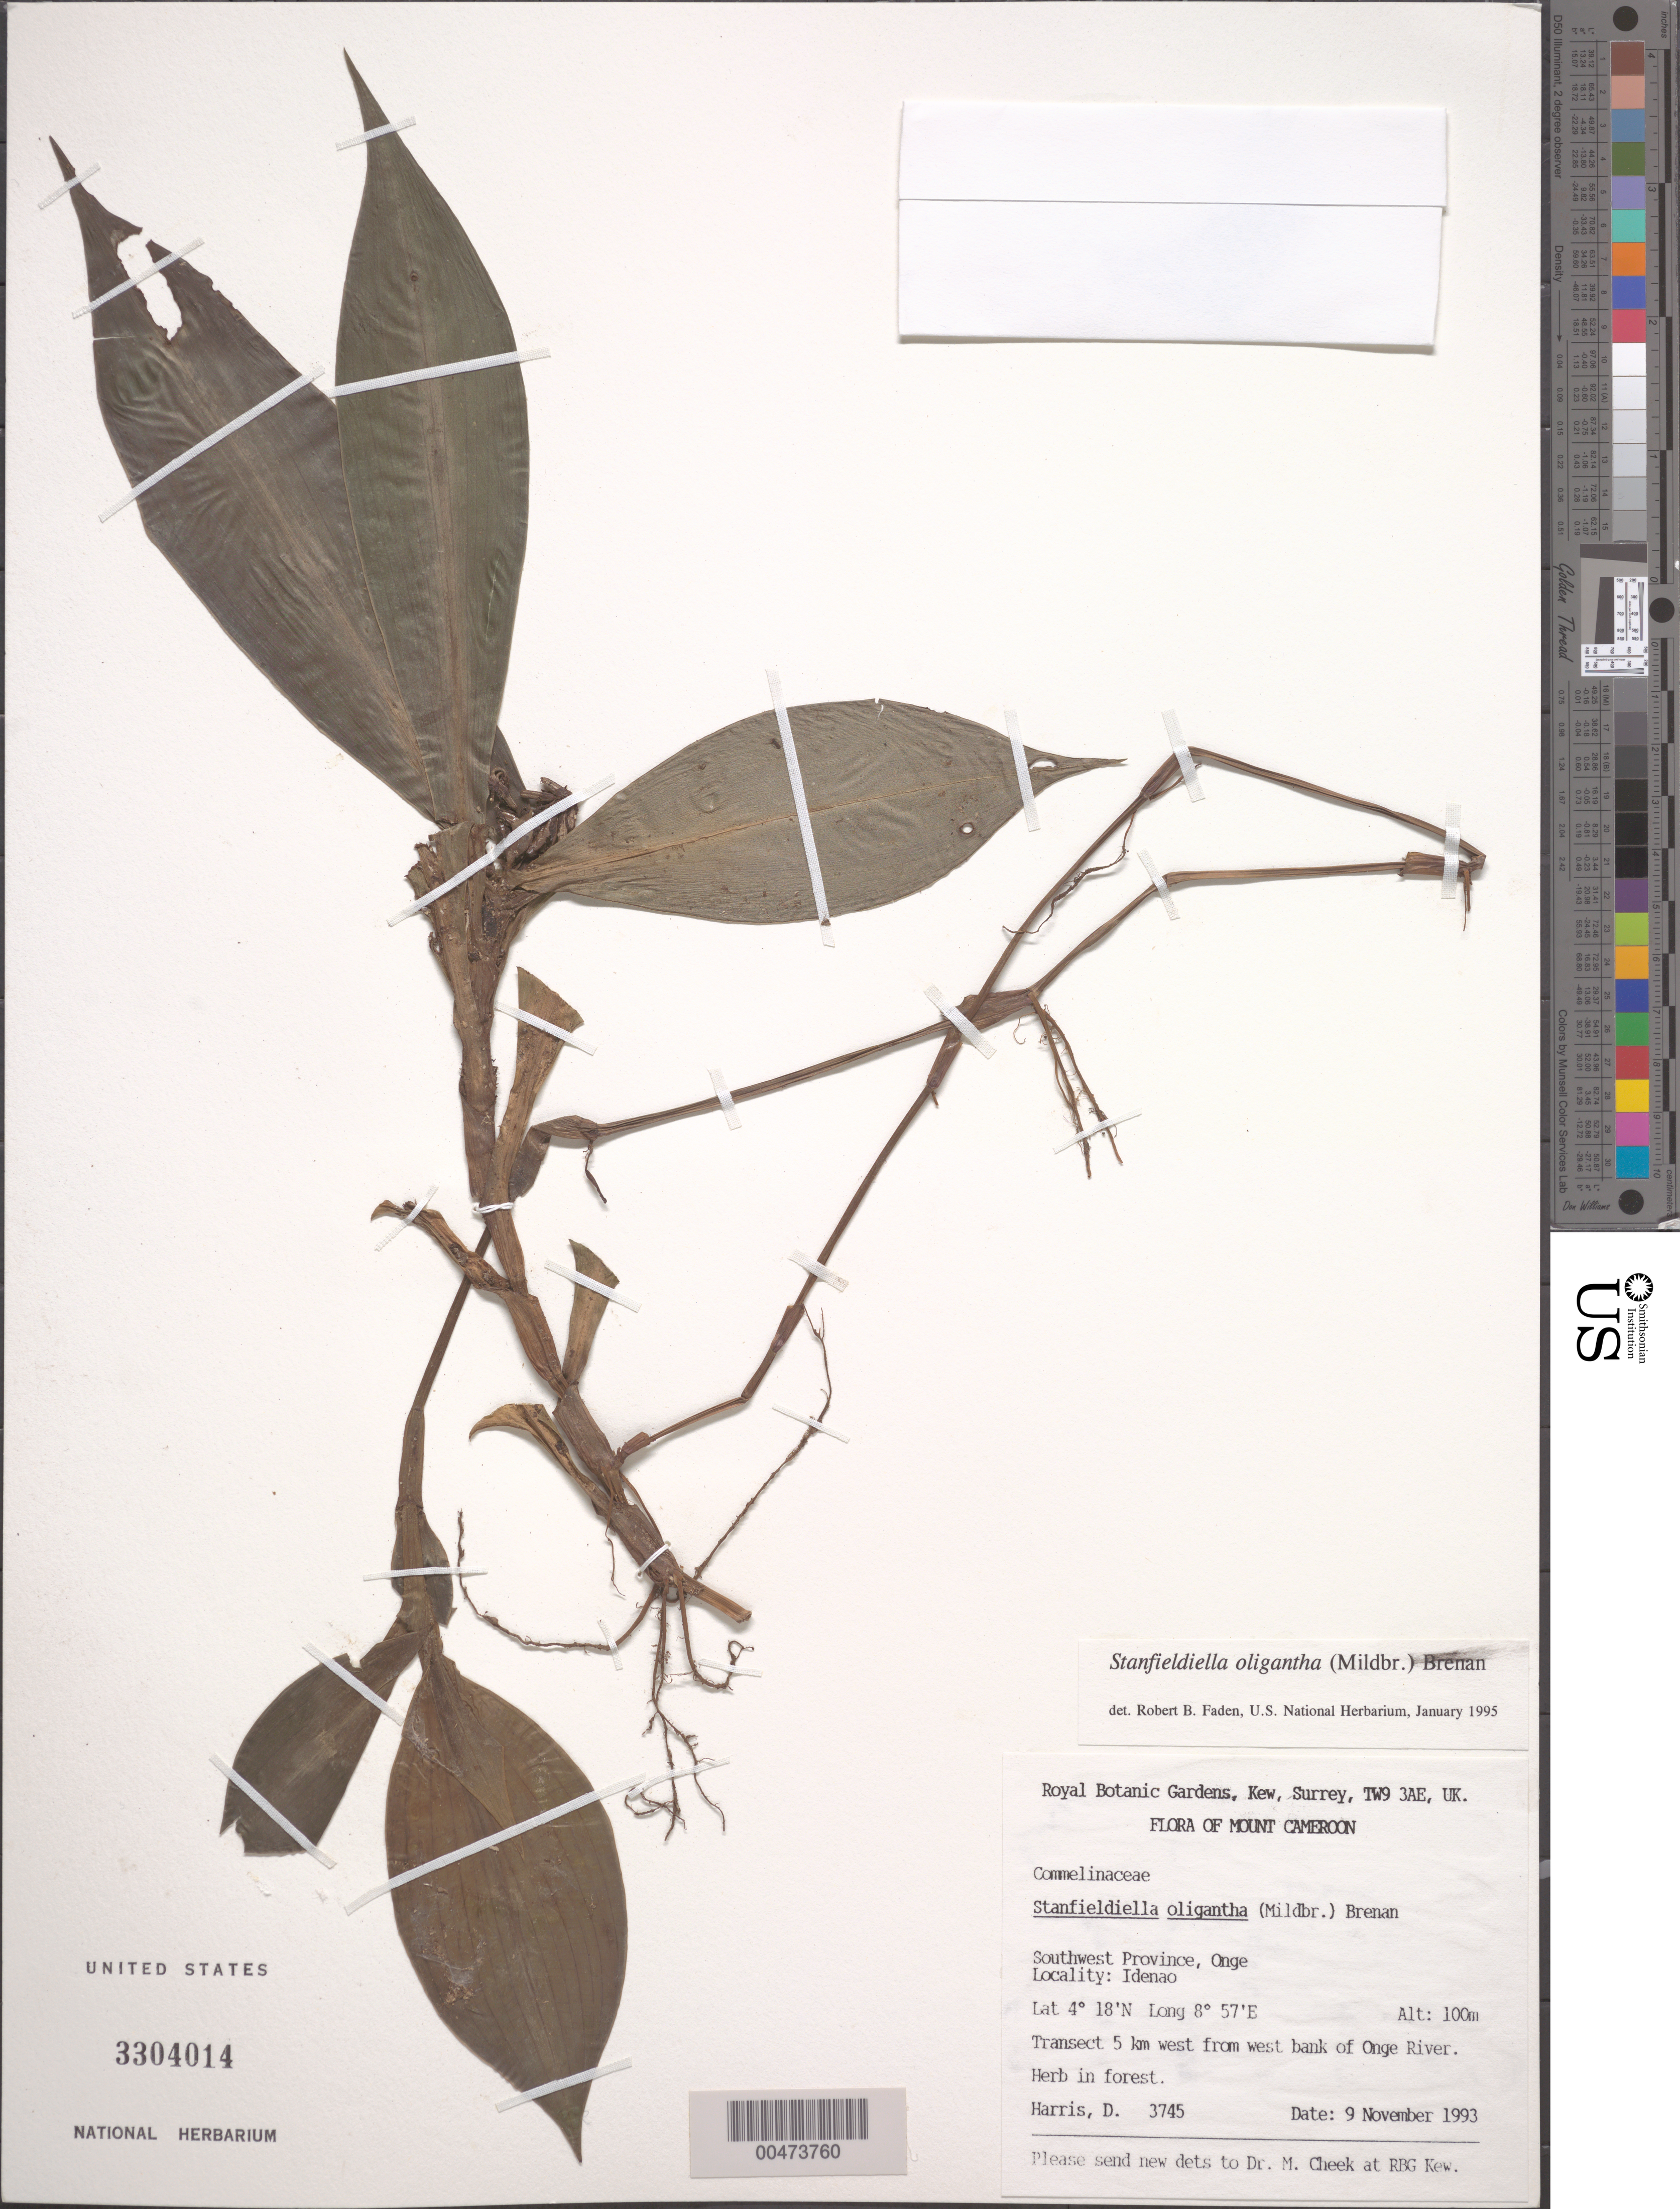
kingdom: Plantae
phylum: Tracheophyta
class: Liliopsida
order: Commelinales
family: Commelinaceae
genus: Stanfieldiella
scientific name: Stanfieldiella oligantha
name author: (Mildbr.) Brenan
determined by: Faden, Robert B., (US), Smithsonian Institution - National Museum of Natural History (UNITED STATES)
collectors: D. J. Harris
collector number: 3745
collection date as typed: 09 Nov 1993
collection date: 1993-11-09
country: Cameroon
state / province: Sud-Ouest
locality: Onge, idenao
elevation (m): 100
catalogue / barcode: US 3304014